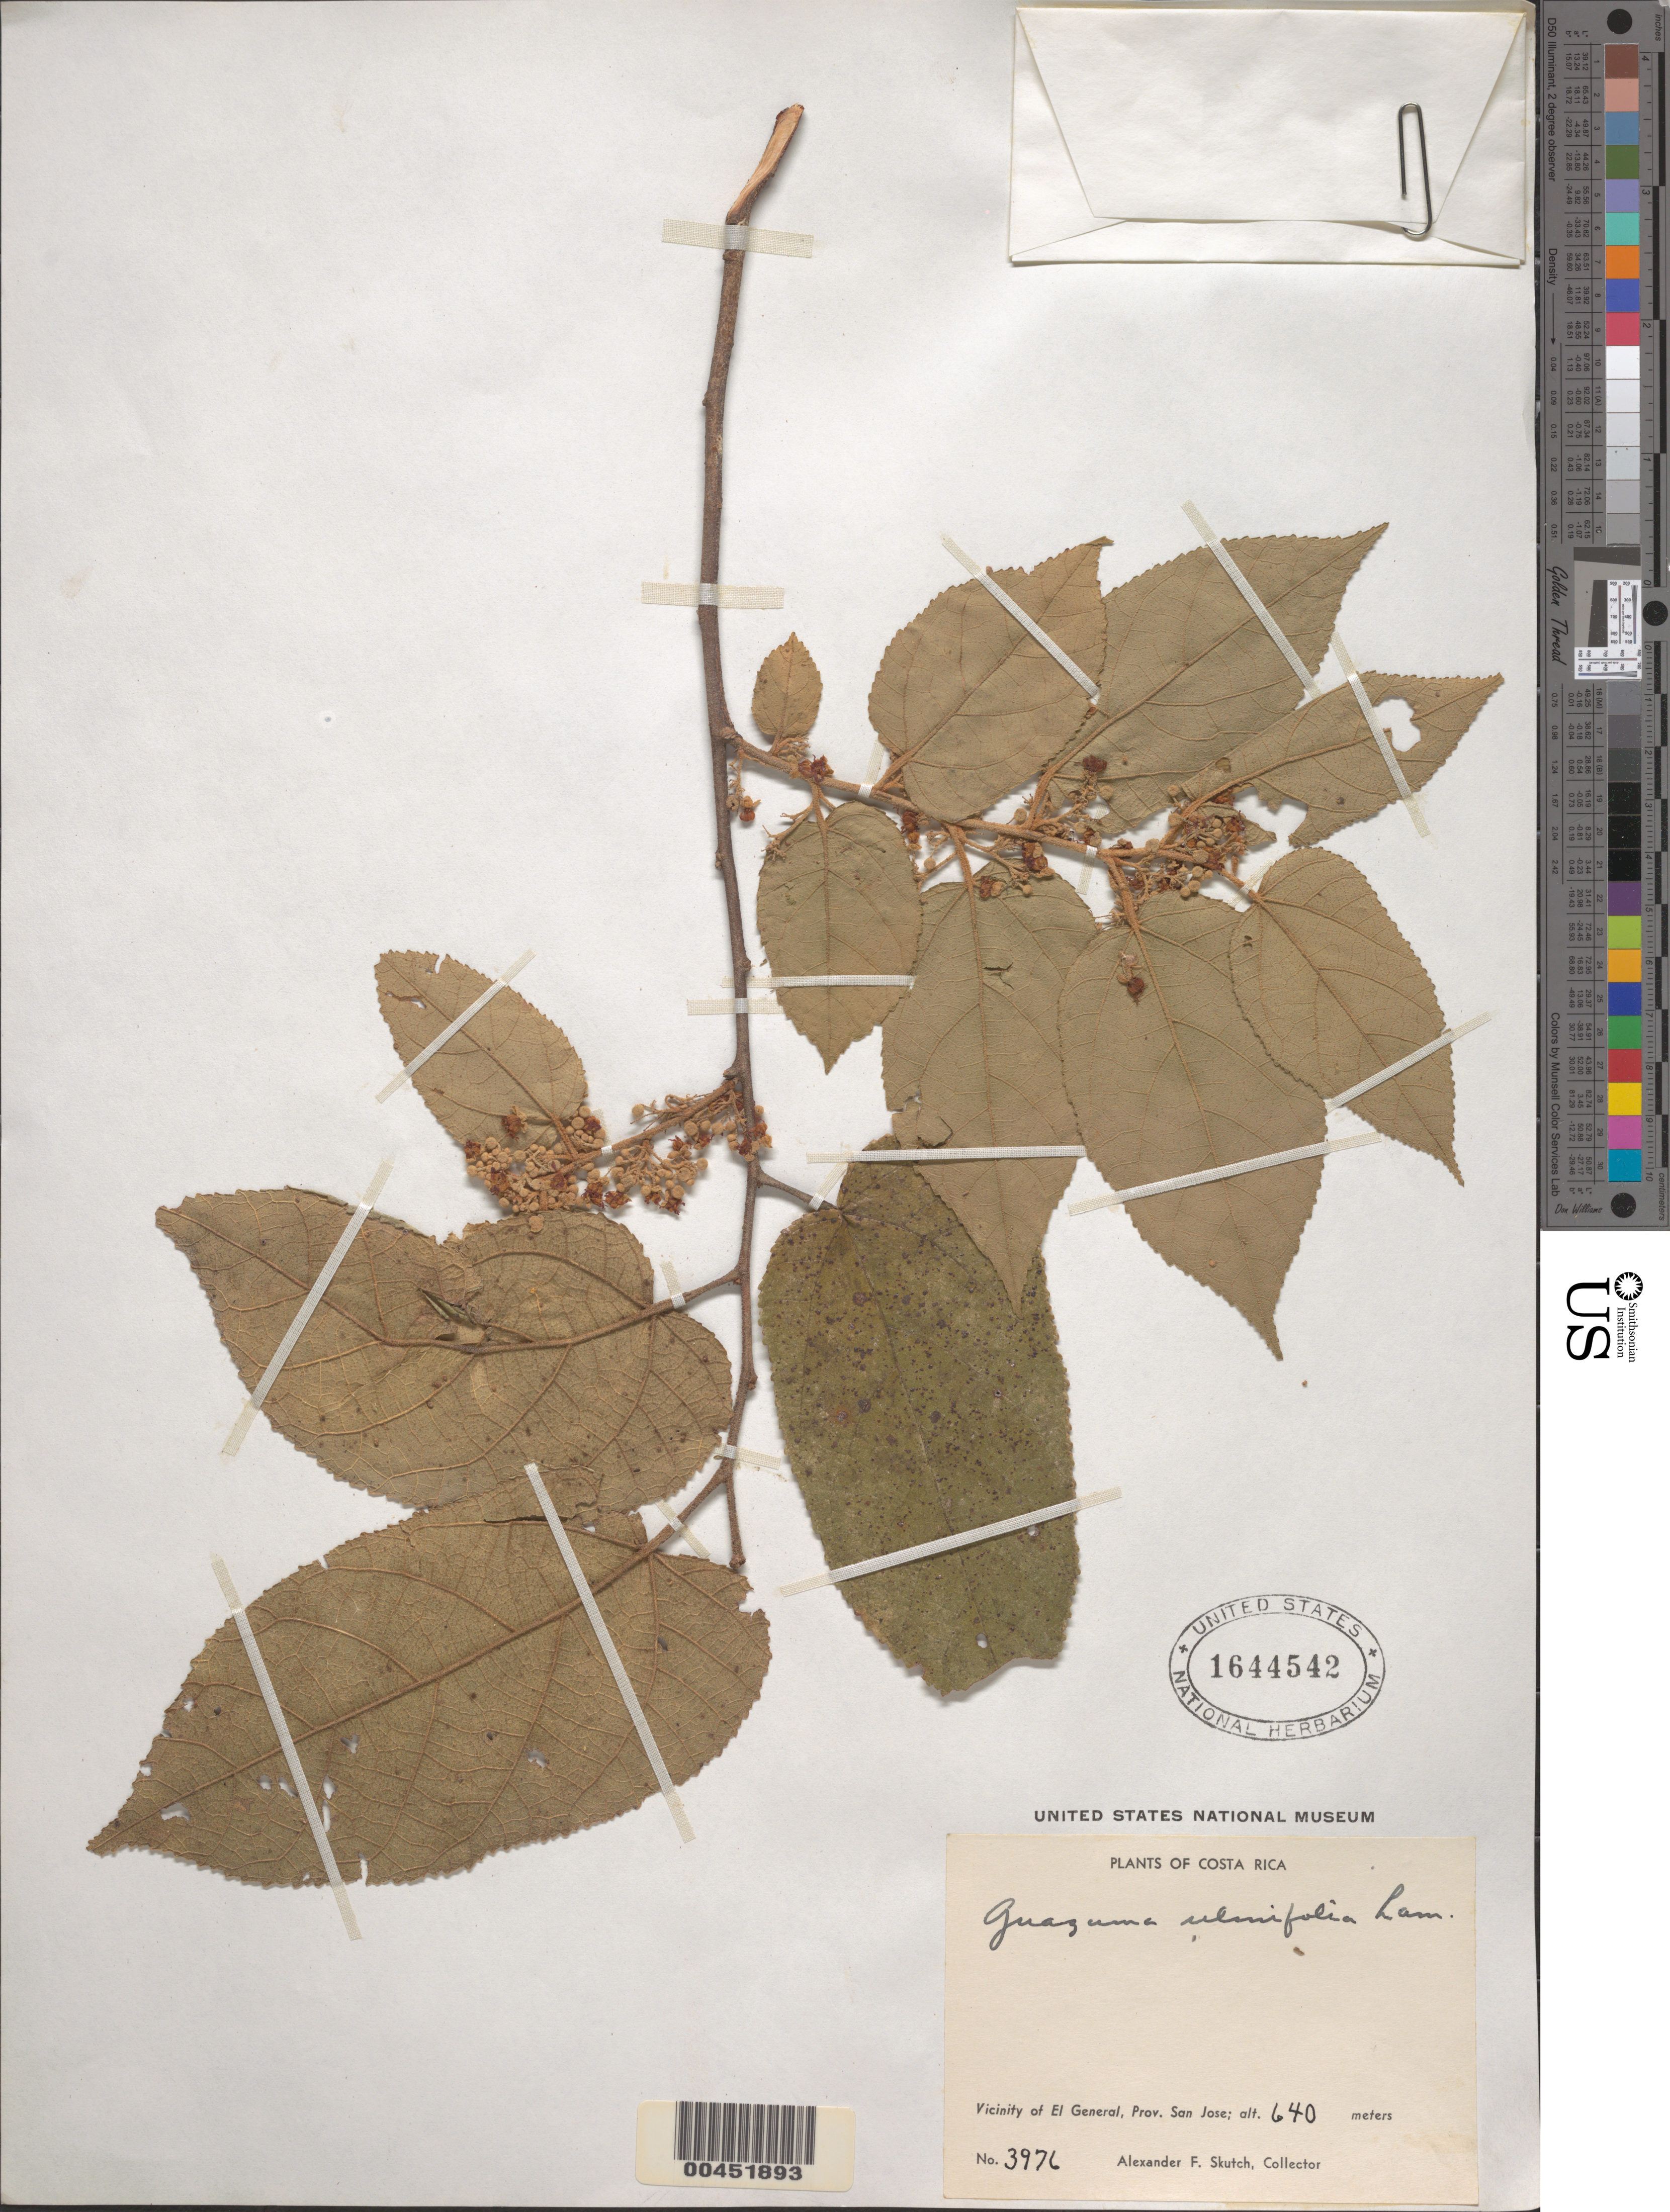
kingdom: Plantae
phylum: Tracheophyta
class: Magnoliopsida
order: Malvales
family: Malvaceae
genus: Guazuma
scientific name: Guazuma ulmifolia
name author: Lam.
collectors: A. F. Skutch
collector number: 3976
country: Costa Rica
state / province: San José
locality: Vicinity of El General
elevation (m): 640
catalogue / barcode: US 1644542